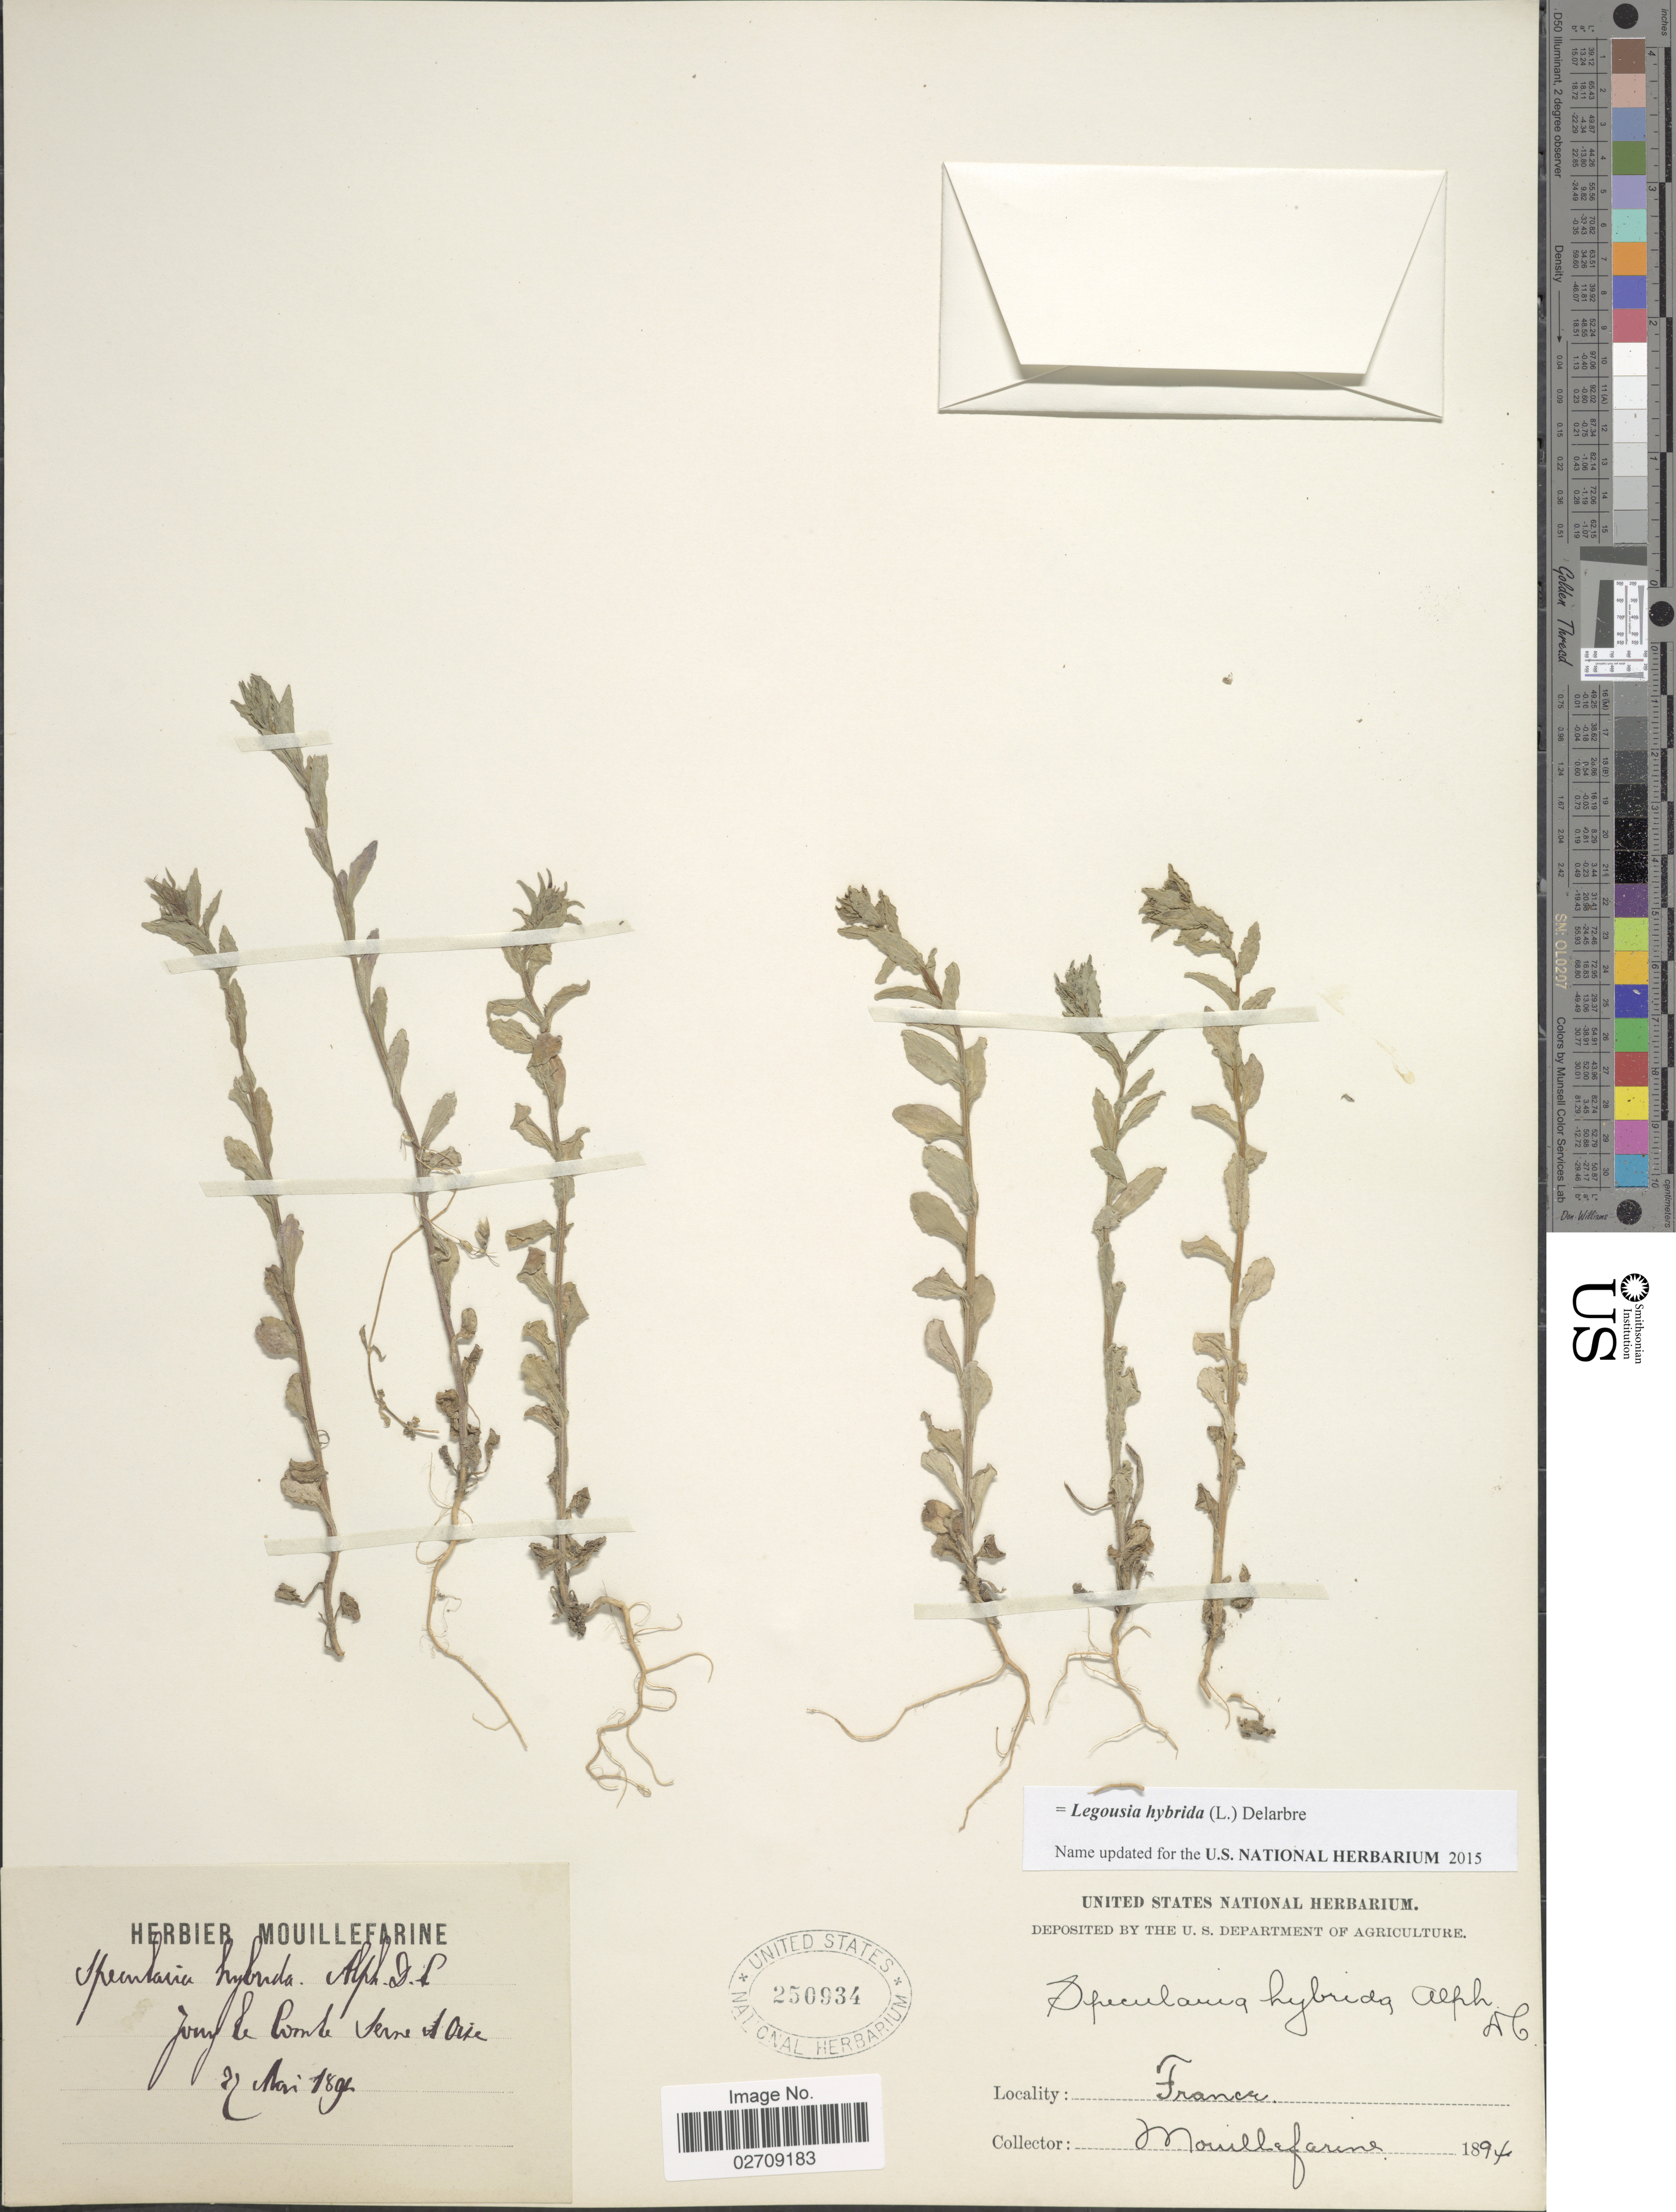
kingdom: Plantae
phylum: Tracheophyta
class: Magnoliopsida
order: Asterales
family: Campanulaceae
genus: Legousia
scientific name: Legousia hybrida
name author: (L.) Delarbre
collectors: A. Mouillefarine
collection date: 1894-05-27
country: France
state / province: Île-de-France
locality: Jouy le Comte, Seine et Oise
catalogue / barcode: US 250934